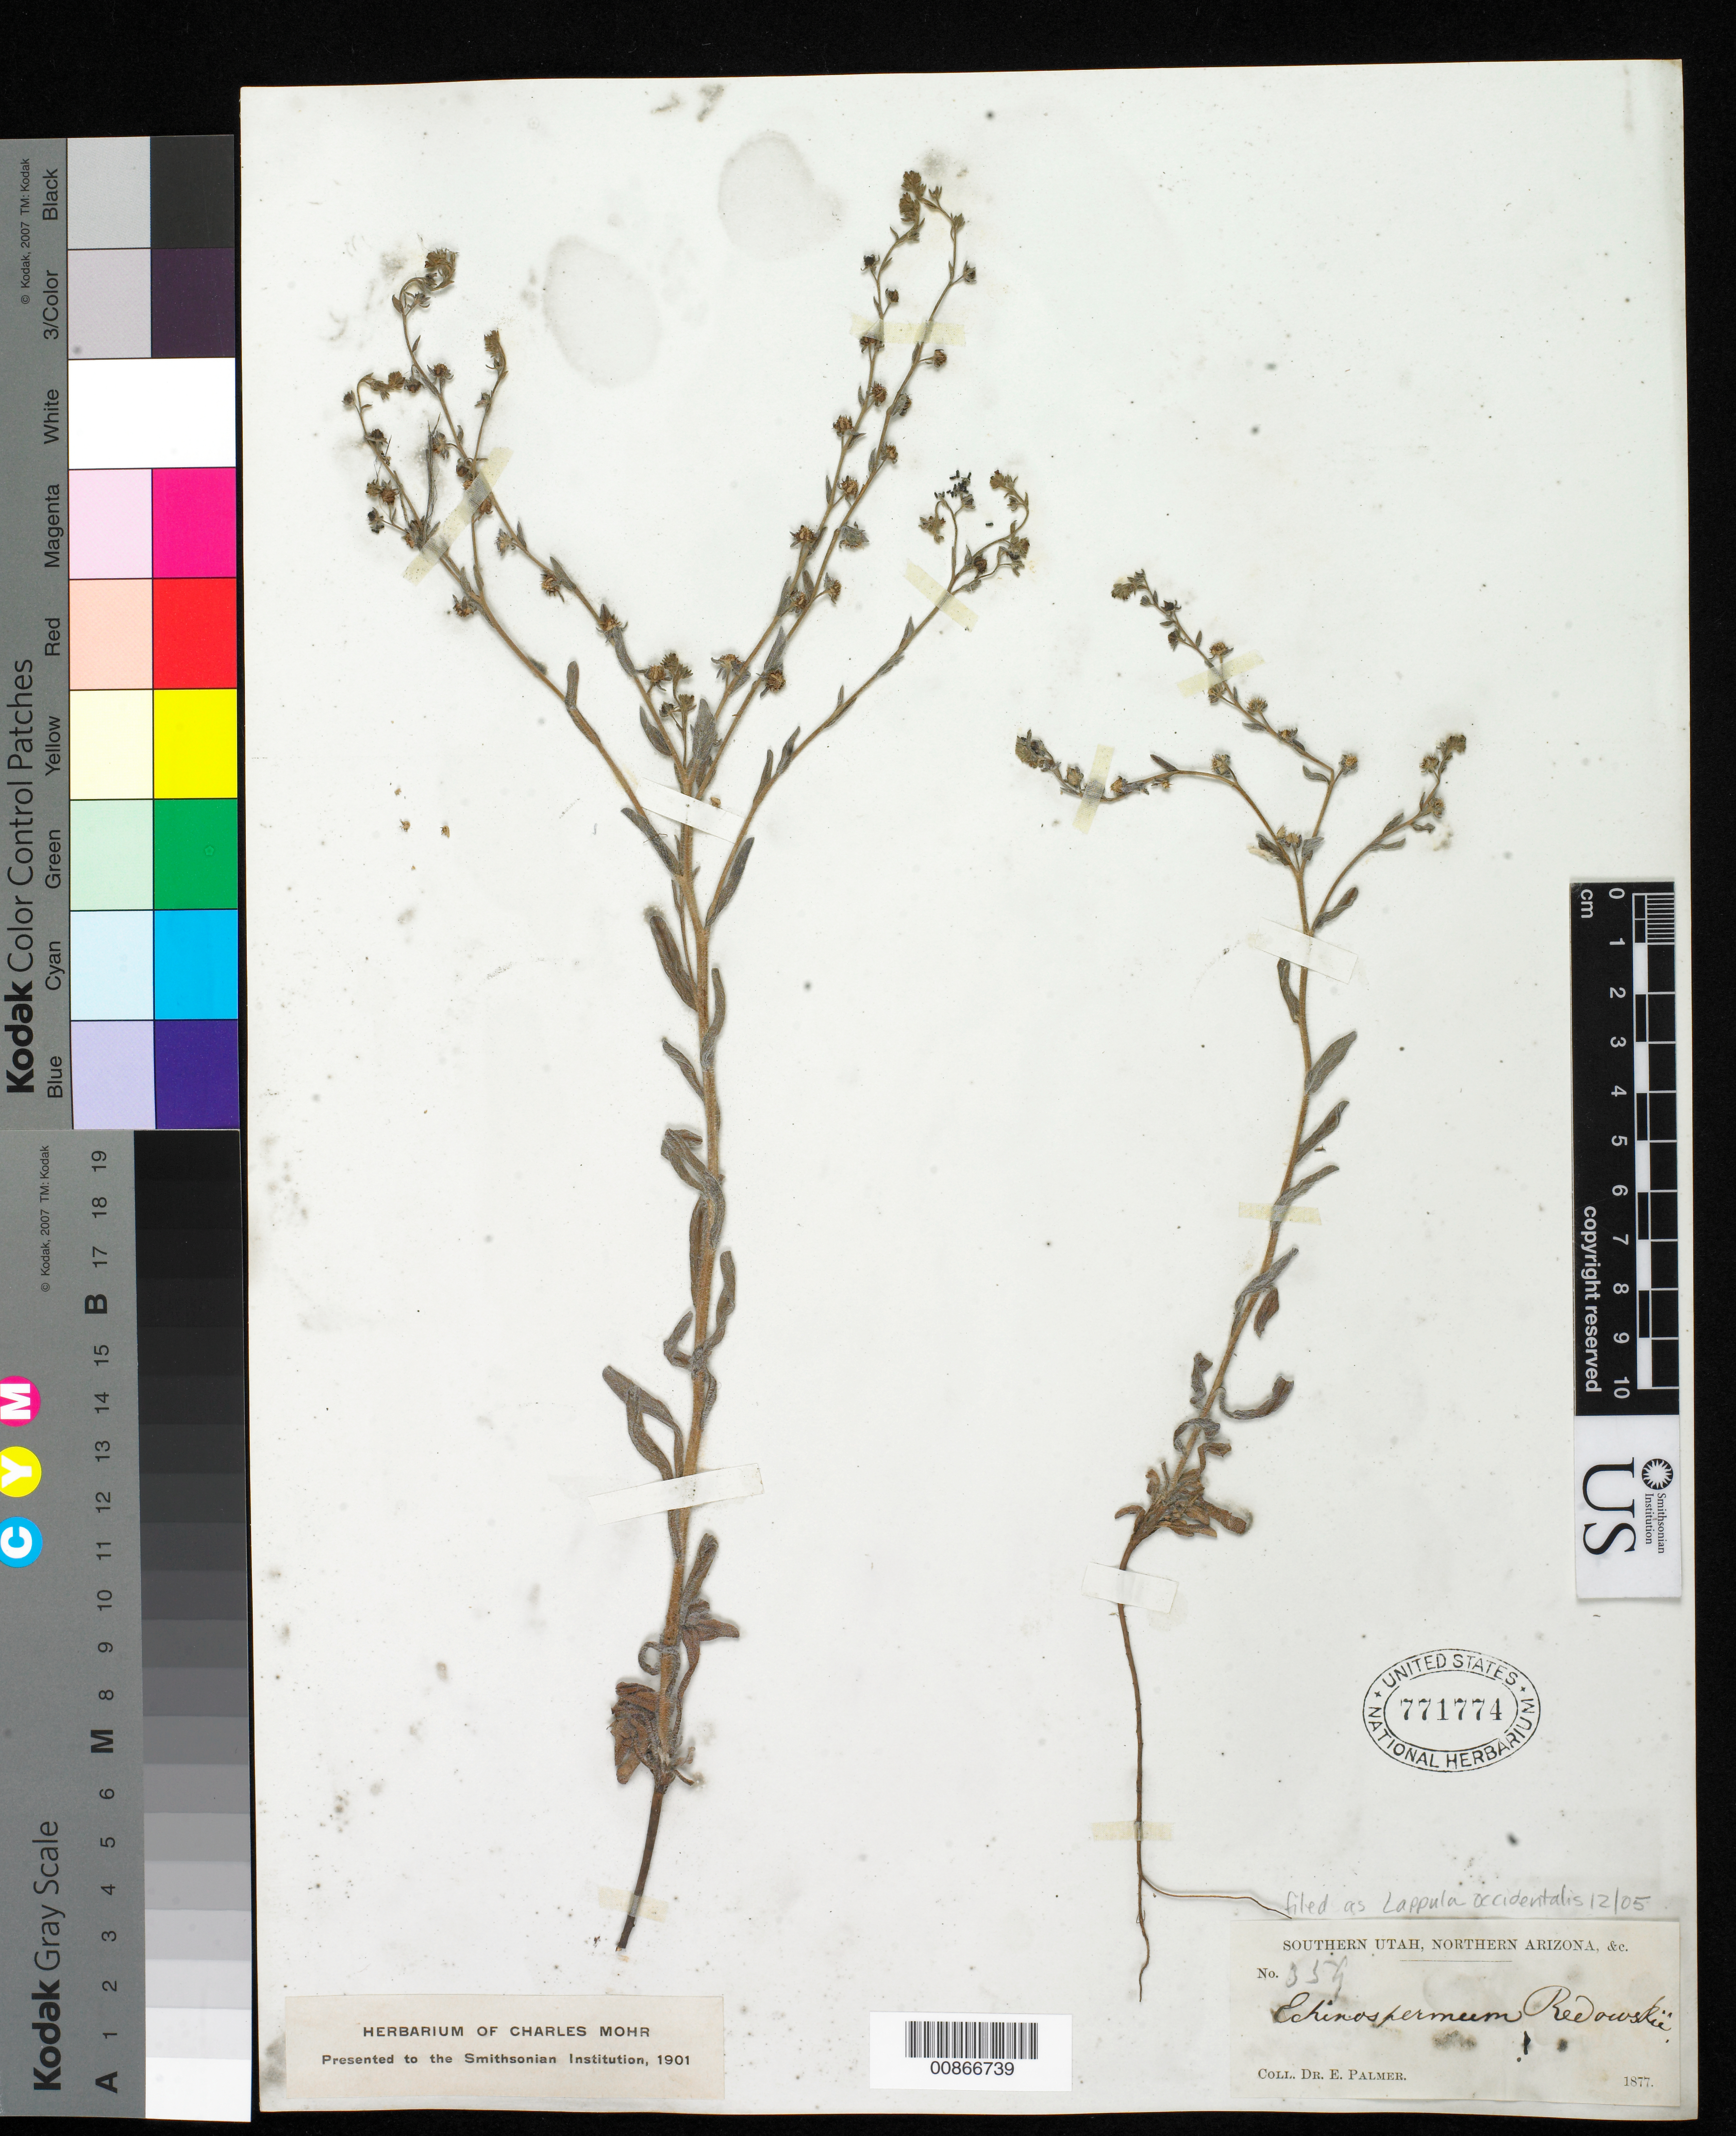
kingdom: Plantae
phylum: Tracheophyta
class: Magnoliopsida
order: Boraginales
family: Boraginaceae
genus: Lappula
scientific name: Lappula occidentalis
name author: (S. Watson) Greene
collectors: E. Palmer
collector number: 359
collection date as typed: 1877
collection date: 1877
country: United States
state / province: Arizona / Utah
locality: Southern Utah, Northern Arizona, & c.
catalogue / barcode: US 771774